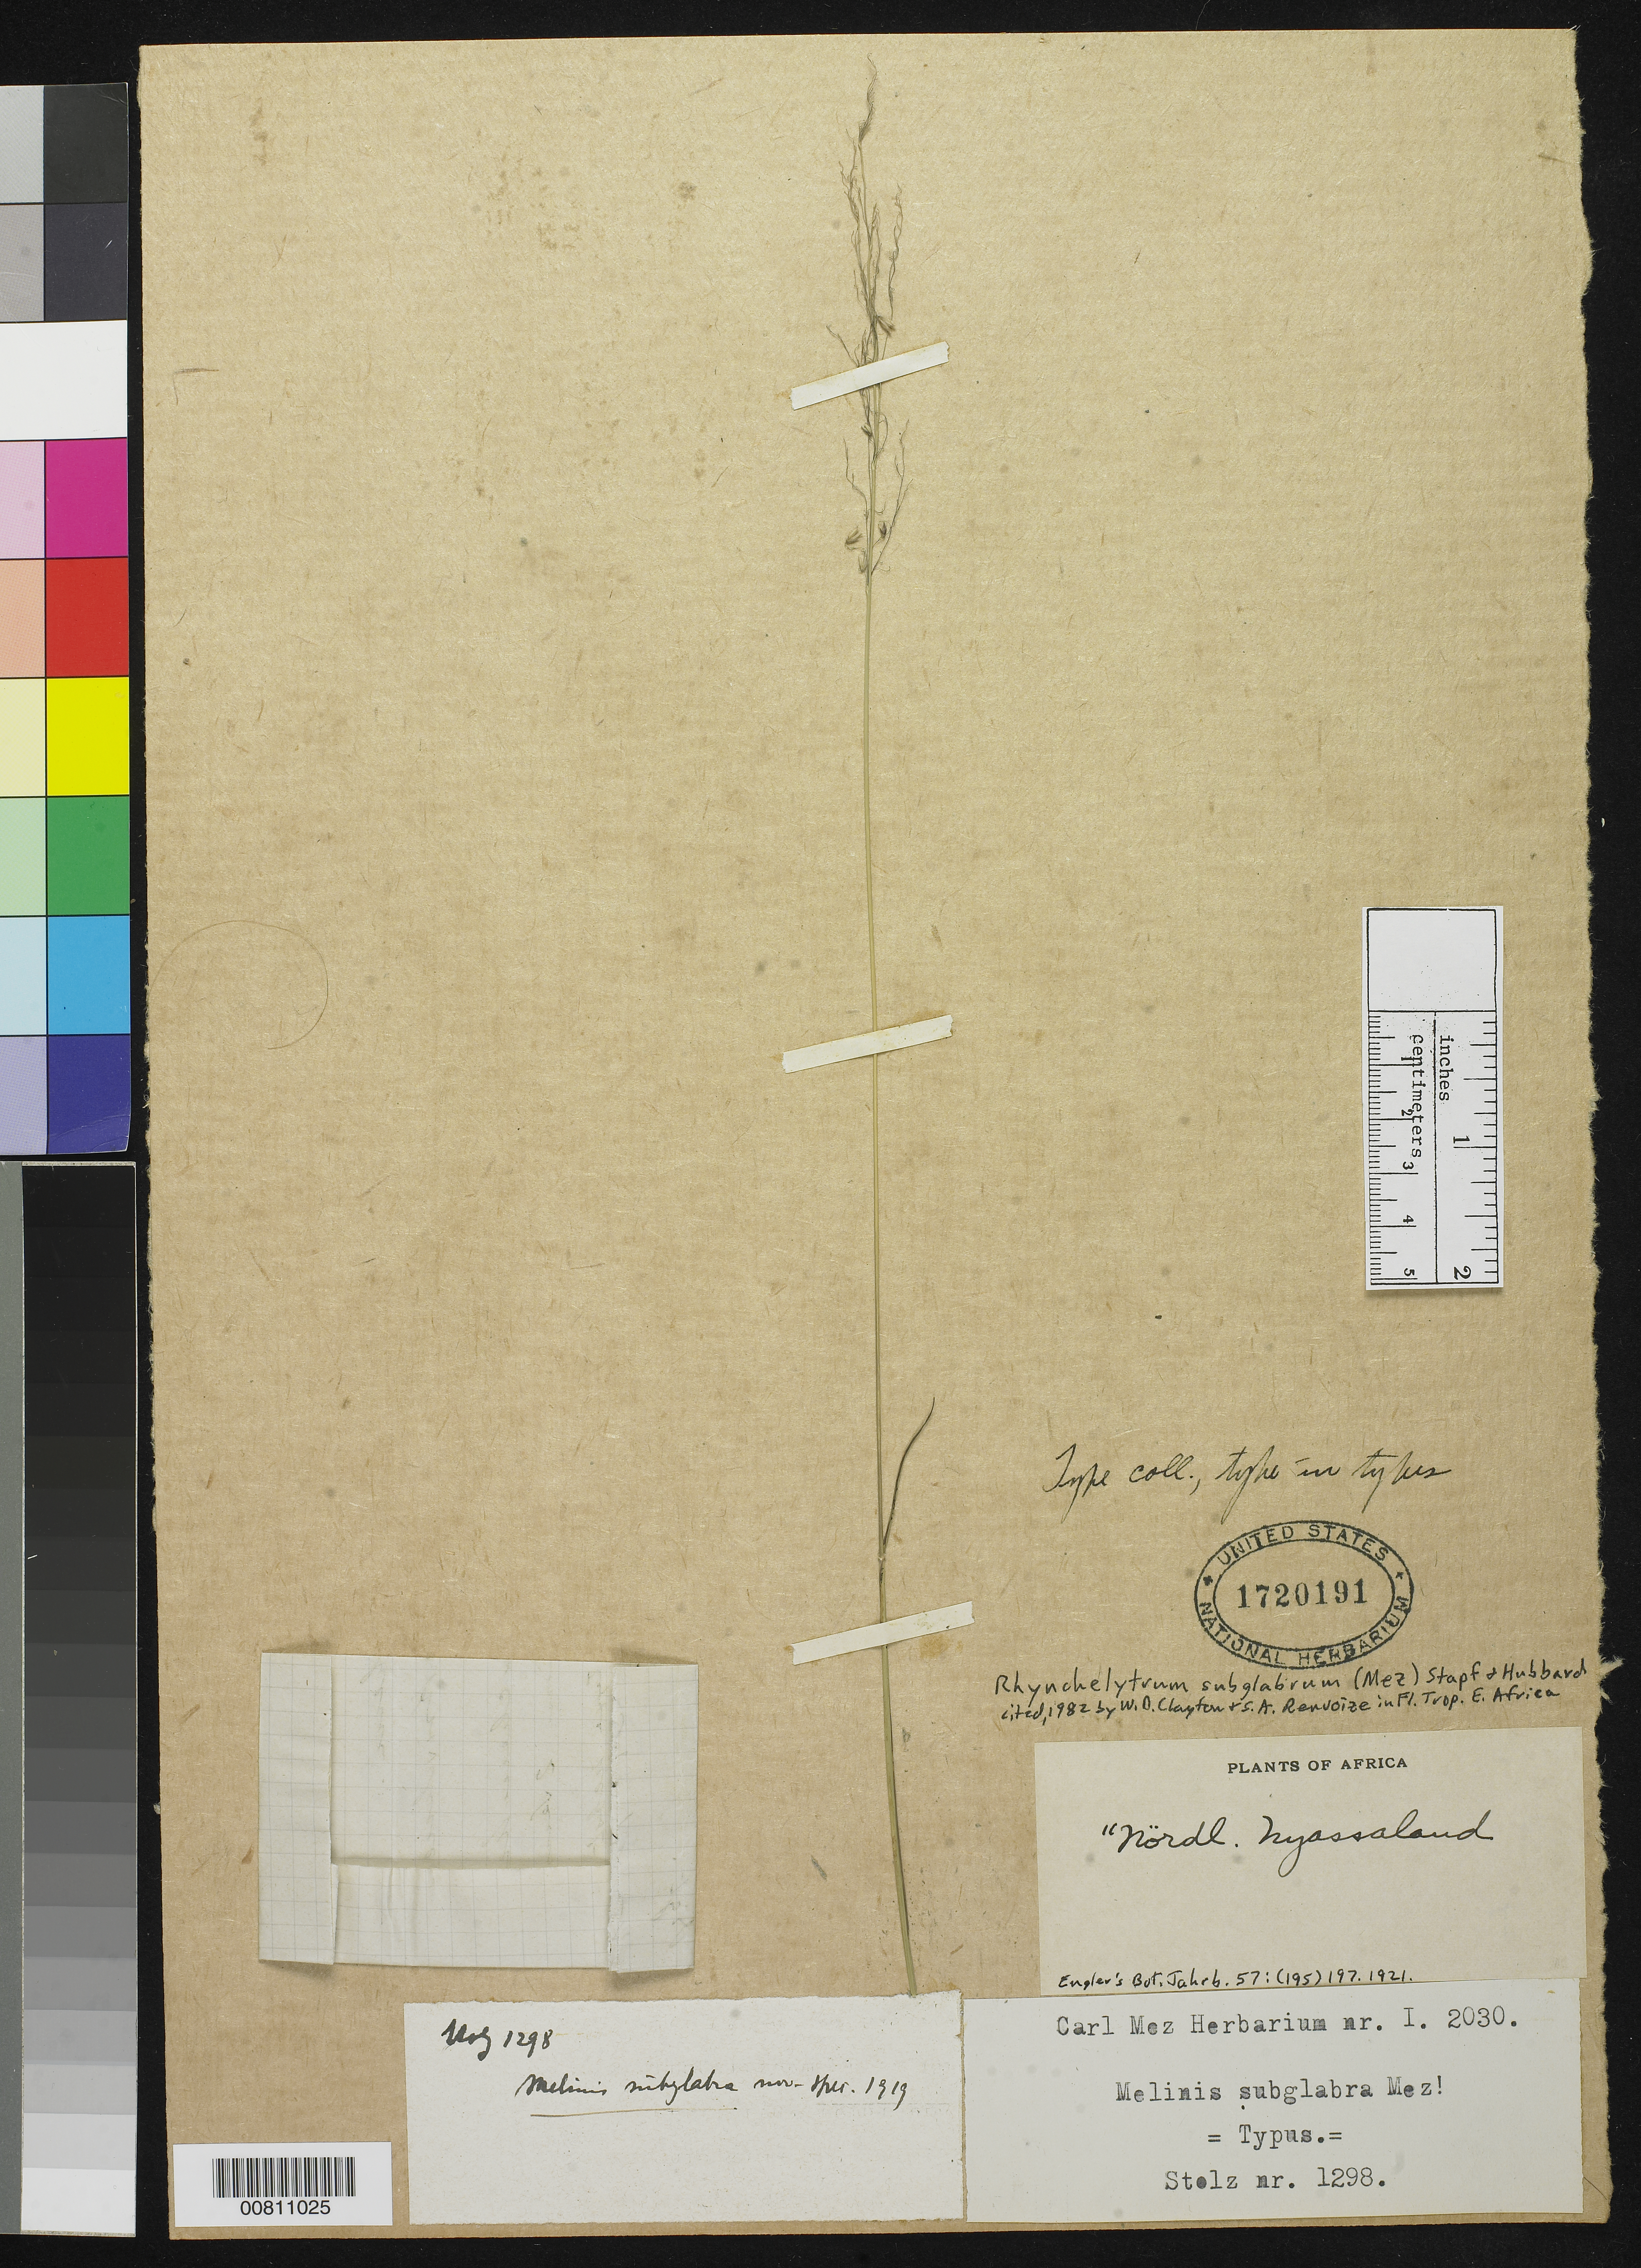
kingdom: Plantae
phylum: Tracheophyta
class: Liliopsida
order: Poales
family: Poaceae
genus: Melinis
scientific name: Melinis subglabra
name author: Mez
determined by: Smith, Stephen F., (US), NMNH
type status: Isotype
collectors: A. Stolz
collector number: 1298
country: Tanzania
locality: Nördl. Nyassaland.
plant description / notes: Carl Mez Herbarium nr. I. 2030.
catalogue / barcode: US 1720191